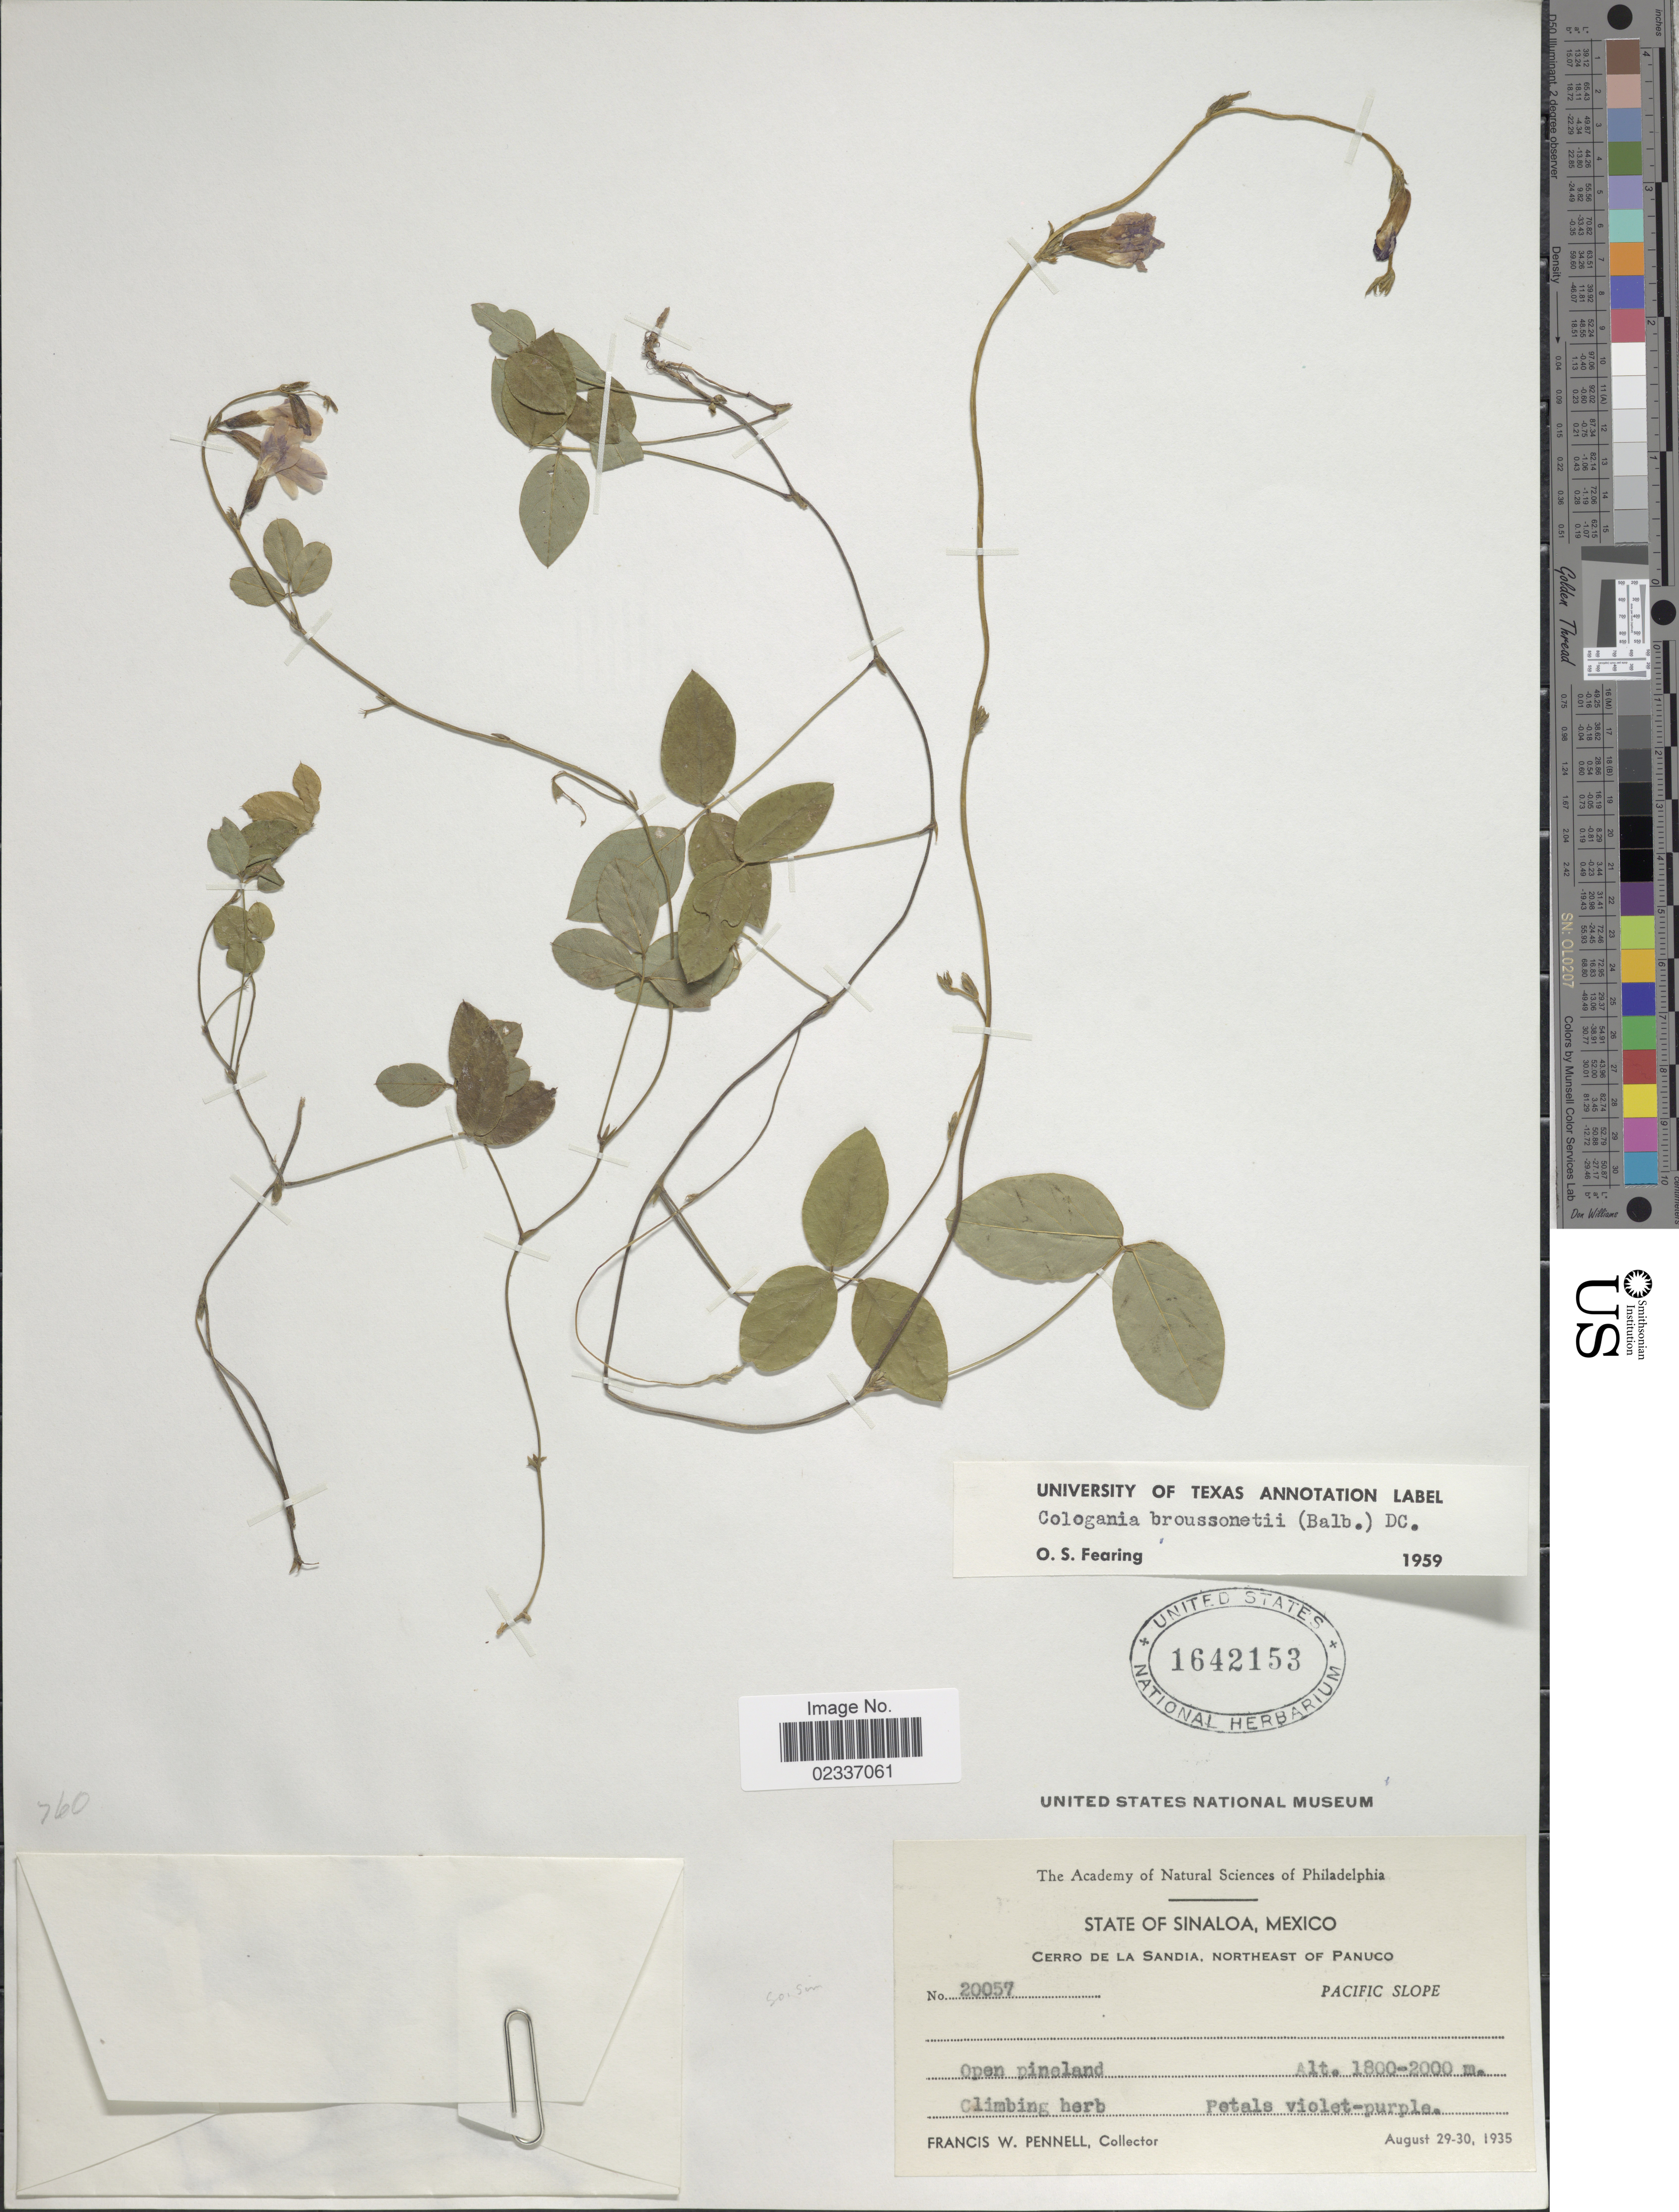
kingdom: Plantae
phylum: Tracheophyta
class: Magnoliopsida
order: Fabales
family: Fabaceae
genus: Cologania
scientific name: Cologania broussonetii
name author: (Balb.) DC.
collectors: F. W. Pennell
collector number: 20057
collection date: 1935-08-29/1935-08-30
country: Mexico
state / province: Sinaloa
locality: Cerro De La Sandia, Northeast of Panuco, Pacific Slope, Open pineland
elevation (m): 1800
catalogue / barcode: US 1642153